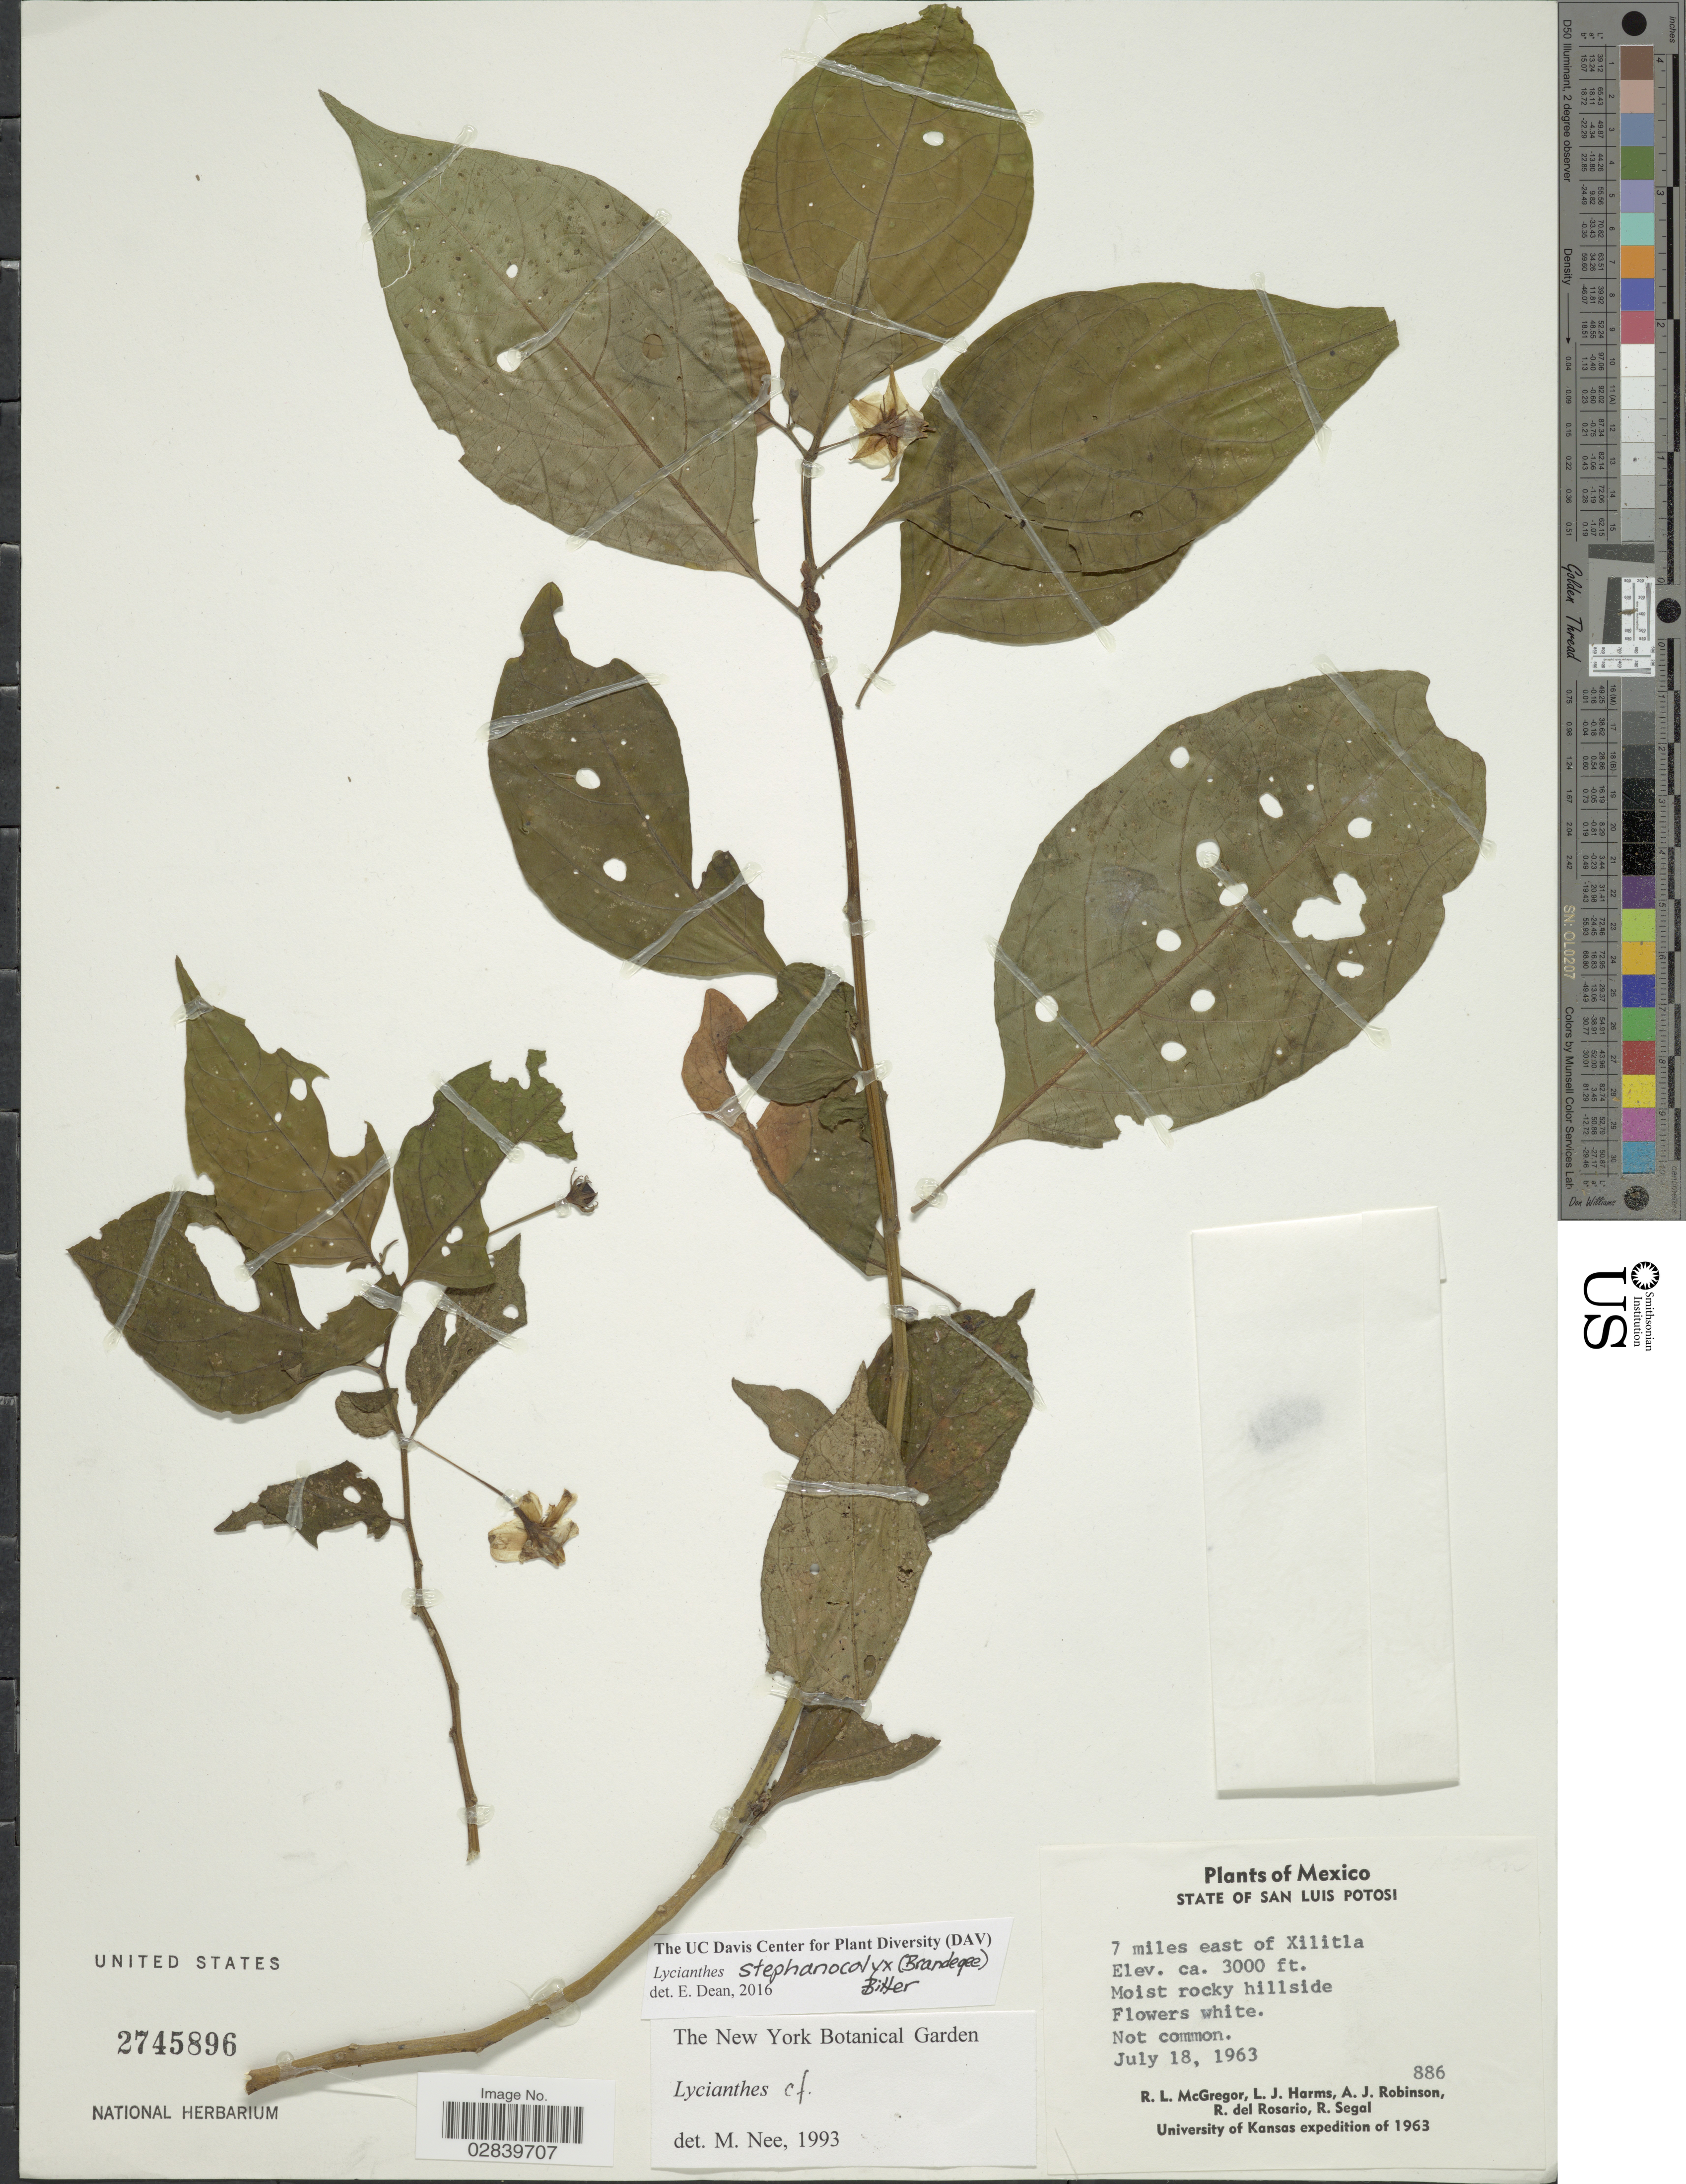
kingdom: Plantae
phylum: Tracheophyta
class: Magnoliopsida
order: Solanales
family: Solanaceae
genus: Lycianthes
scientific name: Lycianthes stephanocalyx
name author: (Brandegee) Bitter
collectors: R. McGregor, L. Harms, A. J. Robinson & R. del Rosario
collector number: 886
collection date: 1963-07-18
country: Mexico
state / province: San Luis Potosí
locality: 7 miles east of Xilitla.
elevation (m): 914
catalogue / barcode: US 2745896